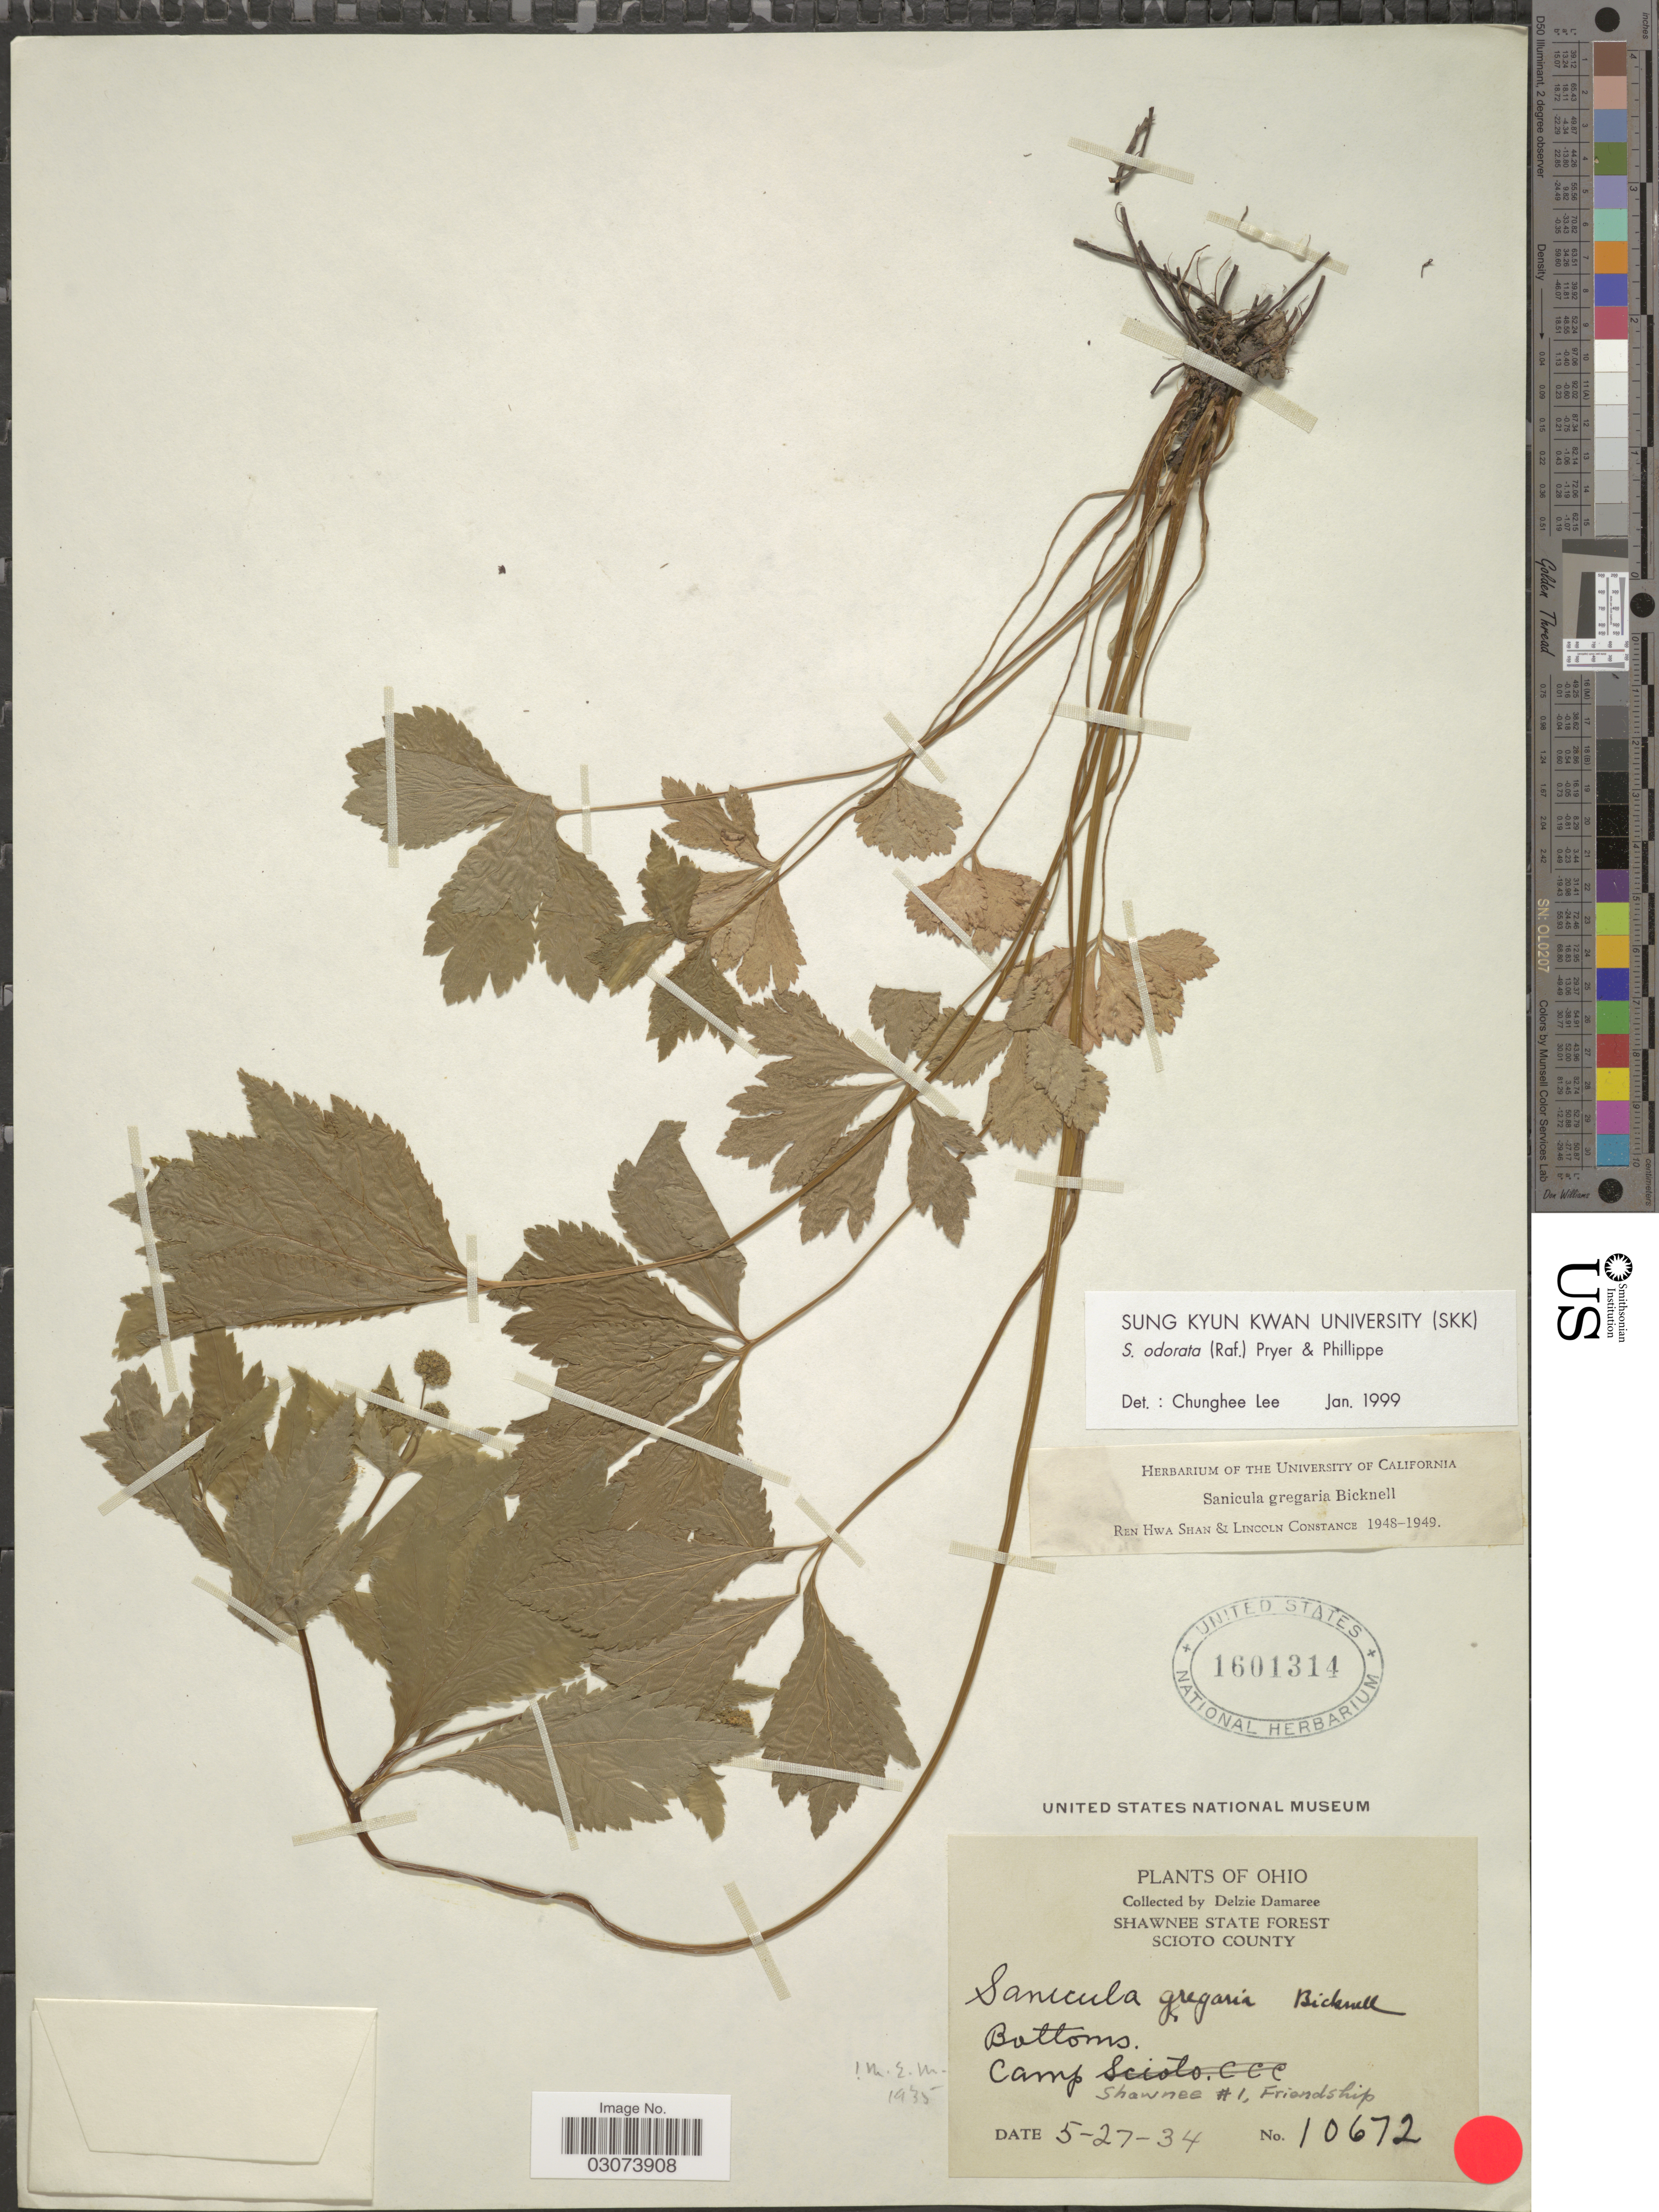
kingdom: Plantae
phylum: Tracheophyta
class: Magnoliopsida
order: Apiales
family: Apiaceae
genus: Sanicula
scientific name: Sanicula odorata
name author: (Raf.) Pryer & Phillippe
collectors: D. Demaree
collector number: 10672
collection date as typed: Transcribed d/m/y: 27/5/34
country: United States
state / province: Ohio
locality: Shawnee State Forest. Scioto County. Bottoms Camp Shawnee # 1, Friendship.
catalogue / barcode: US 1601314